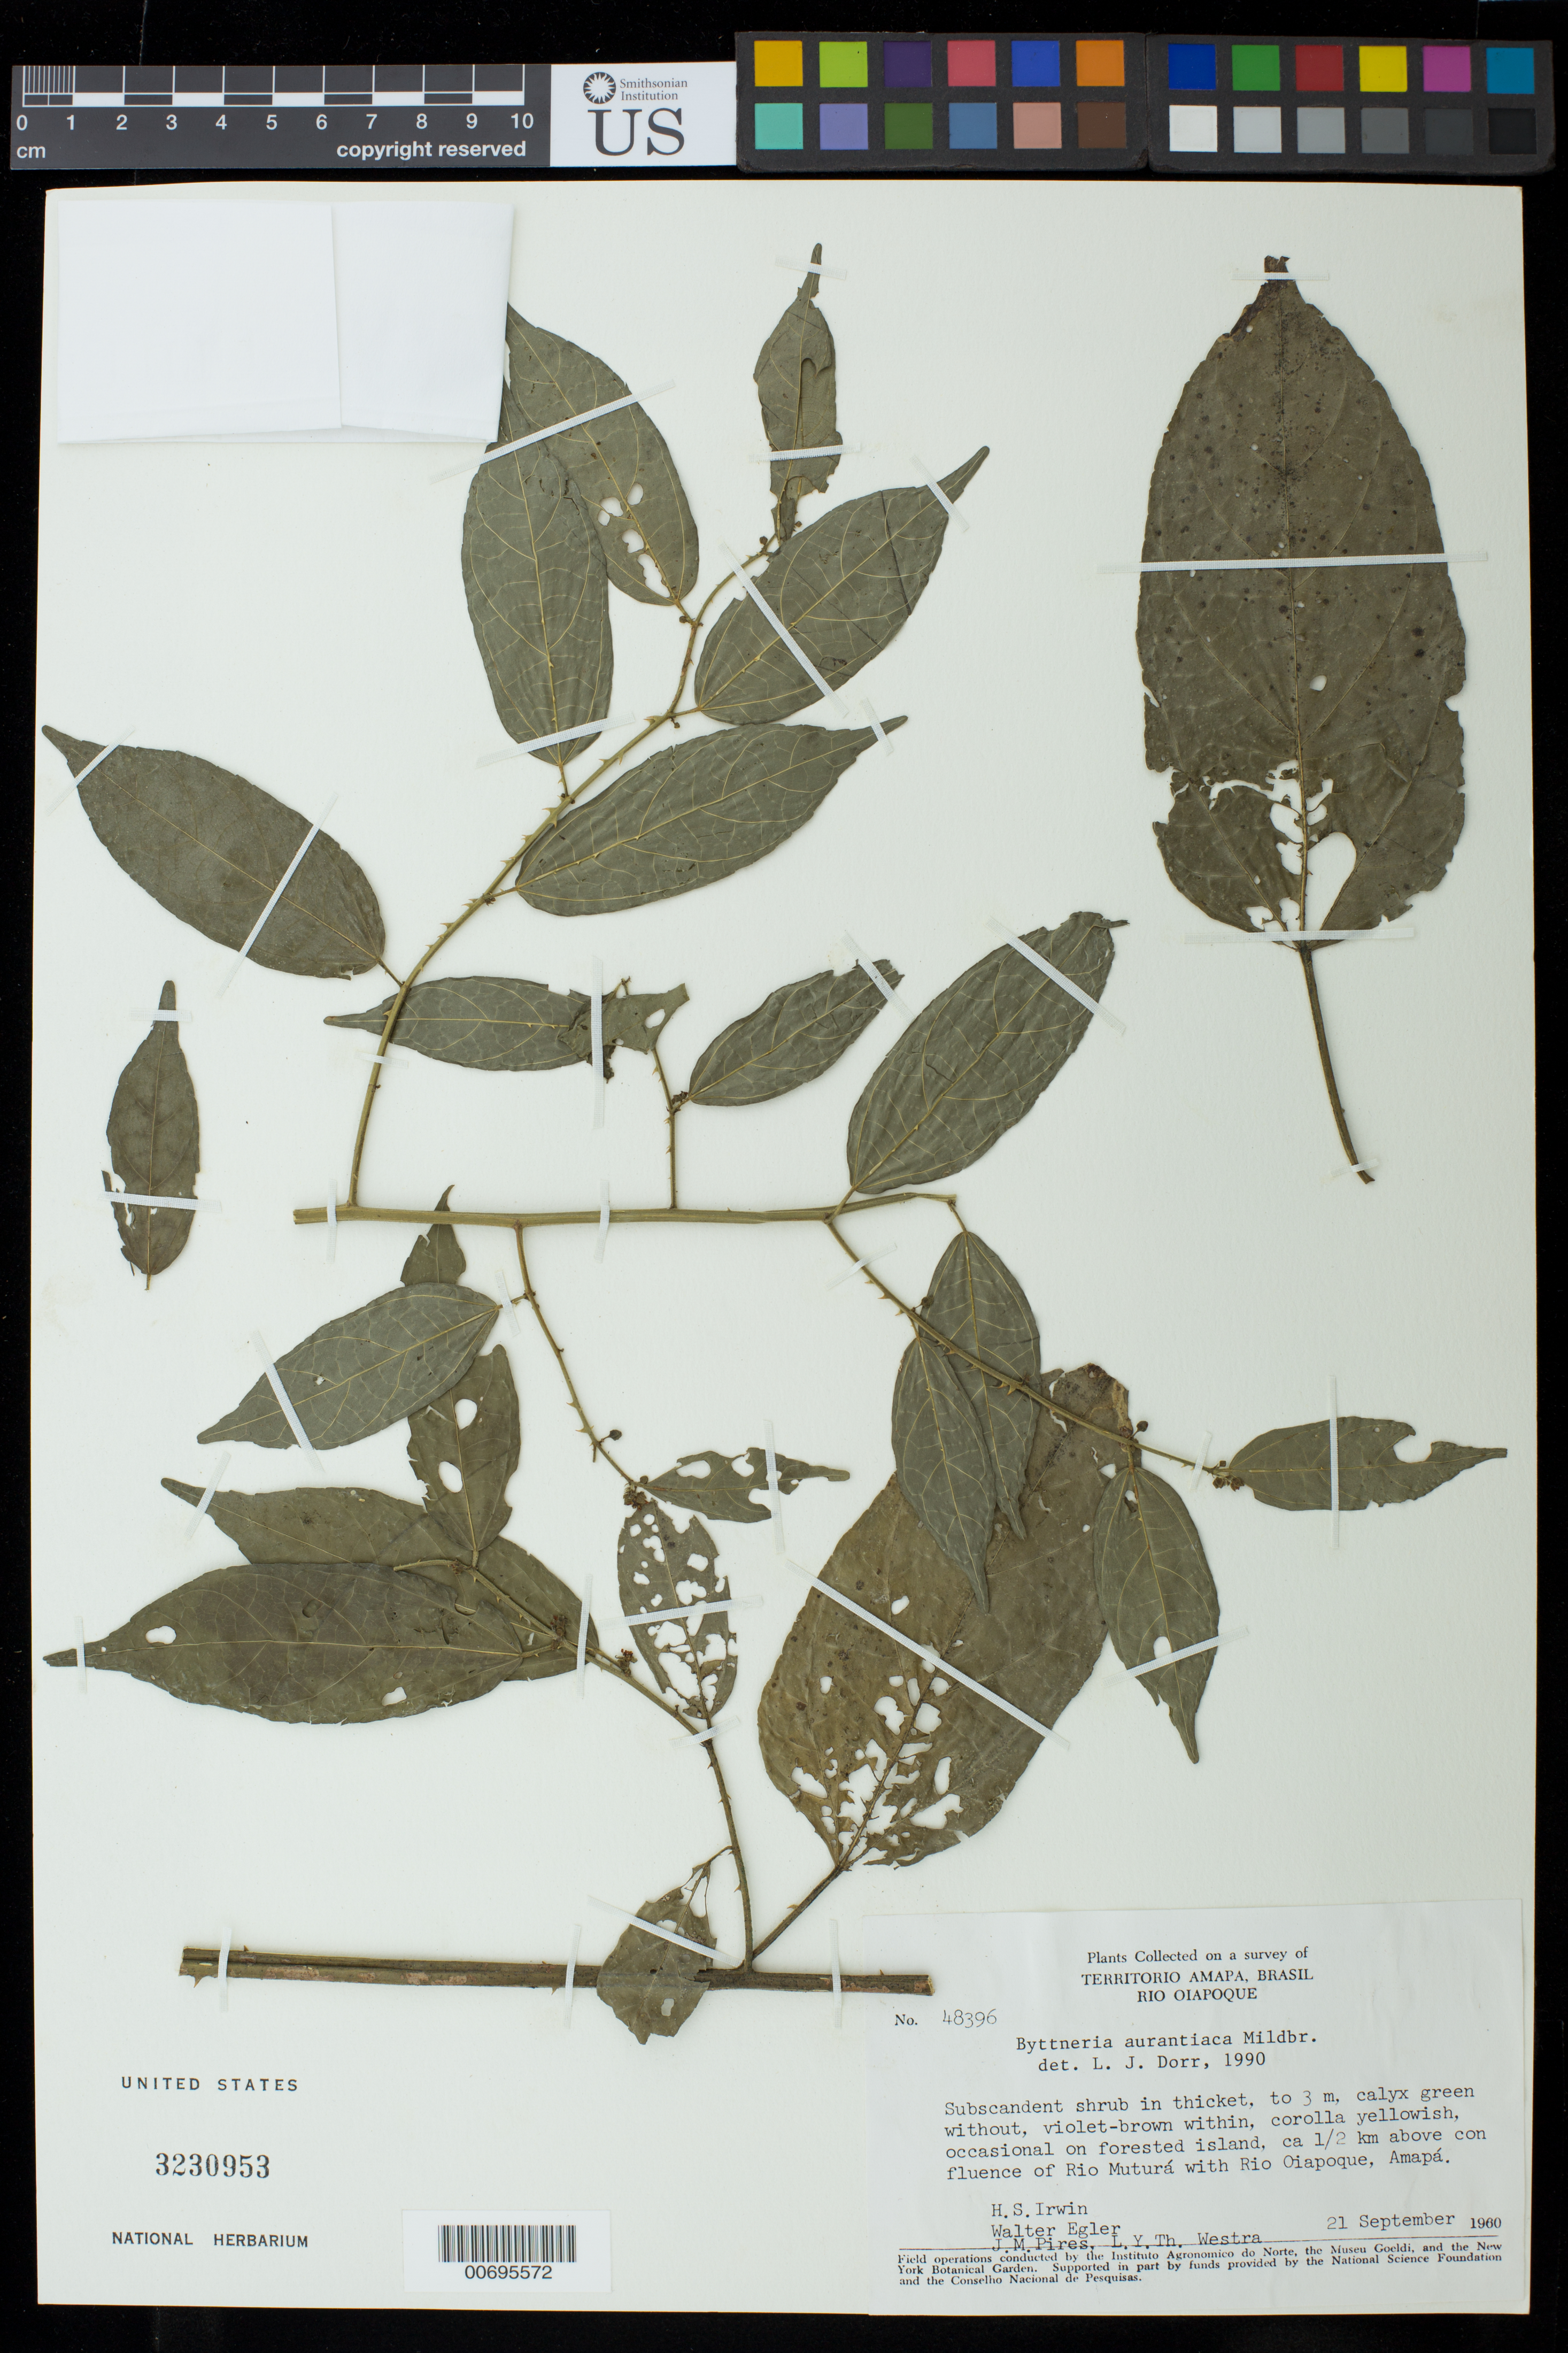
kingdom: Plantae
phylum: Tracheophyta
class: Magnoliopsida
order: Malvales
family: Malvaceae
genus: Byttneria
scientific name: Byttneria aurantiaca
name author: Mildbr.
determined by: Dorr, L. J., (BOT), Smithsonian Institution - National Museum of Natural History (UNITED STATES)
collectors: H. Irwin, L. Y. T. Westra, W. A. Egler & J. M. Pires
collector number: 48396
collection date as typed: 21-Sep-60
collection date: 1960-09-21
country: French Guiana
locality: Río Matura, betw. it and Río Yaroupi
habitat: Thicket on forested island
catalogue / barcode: US 3230953